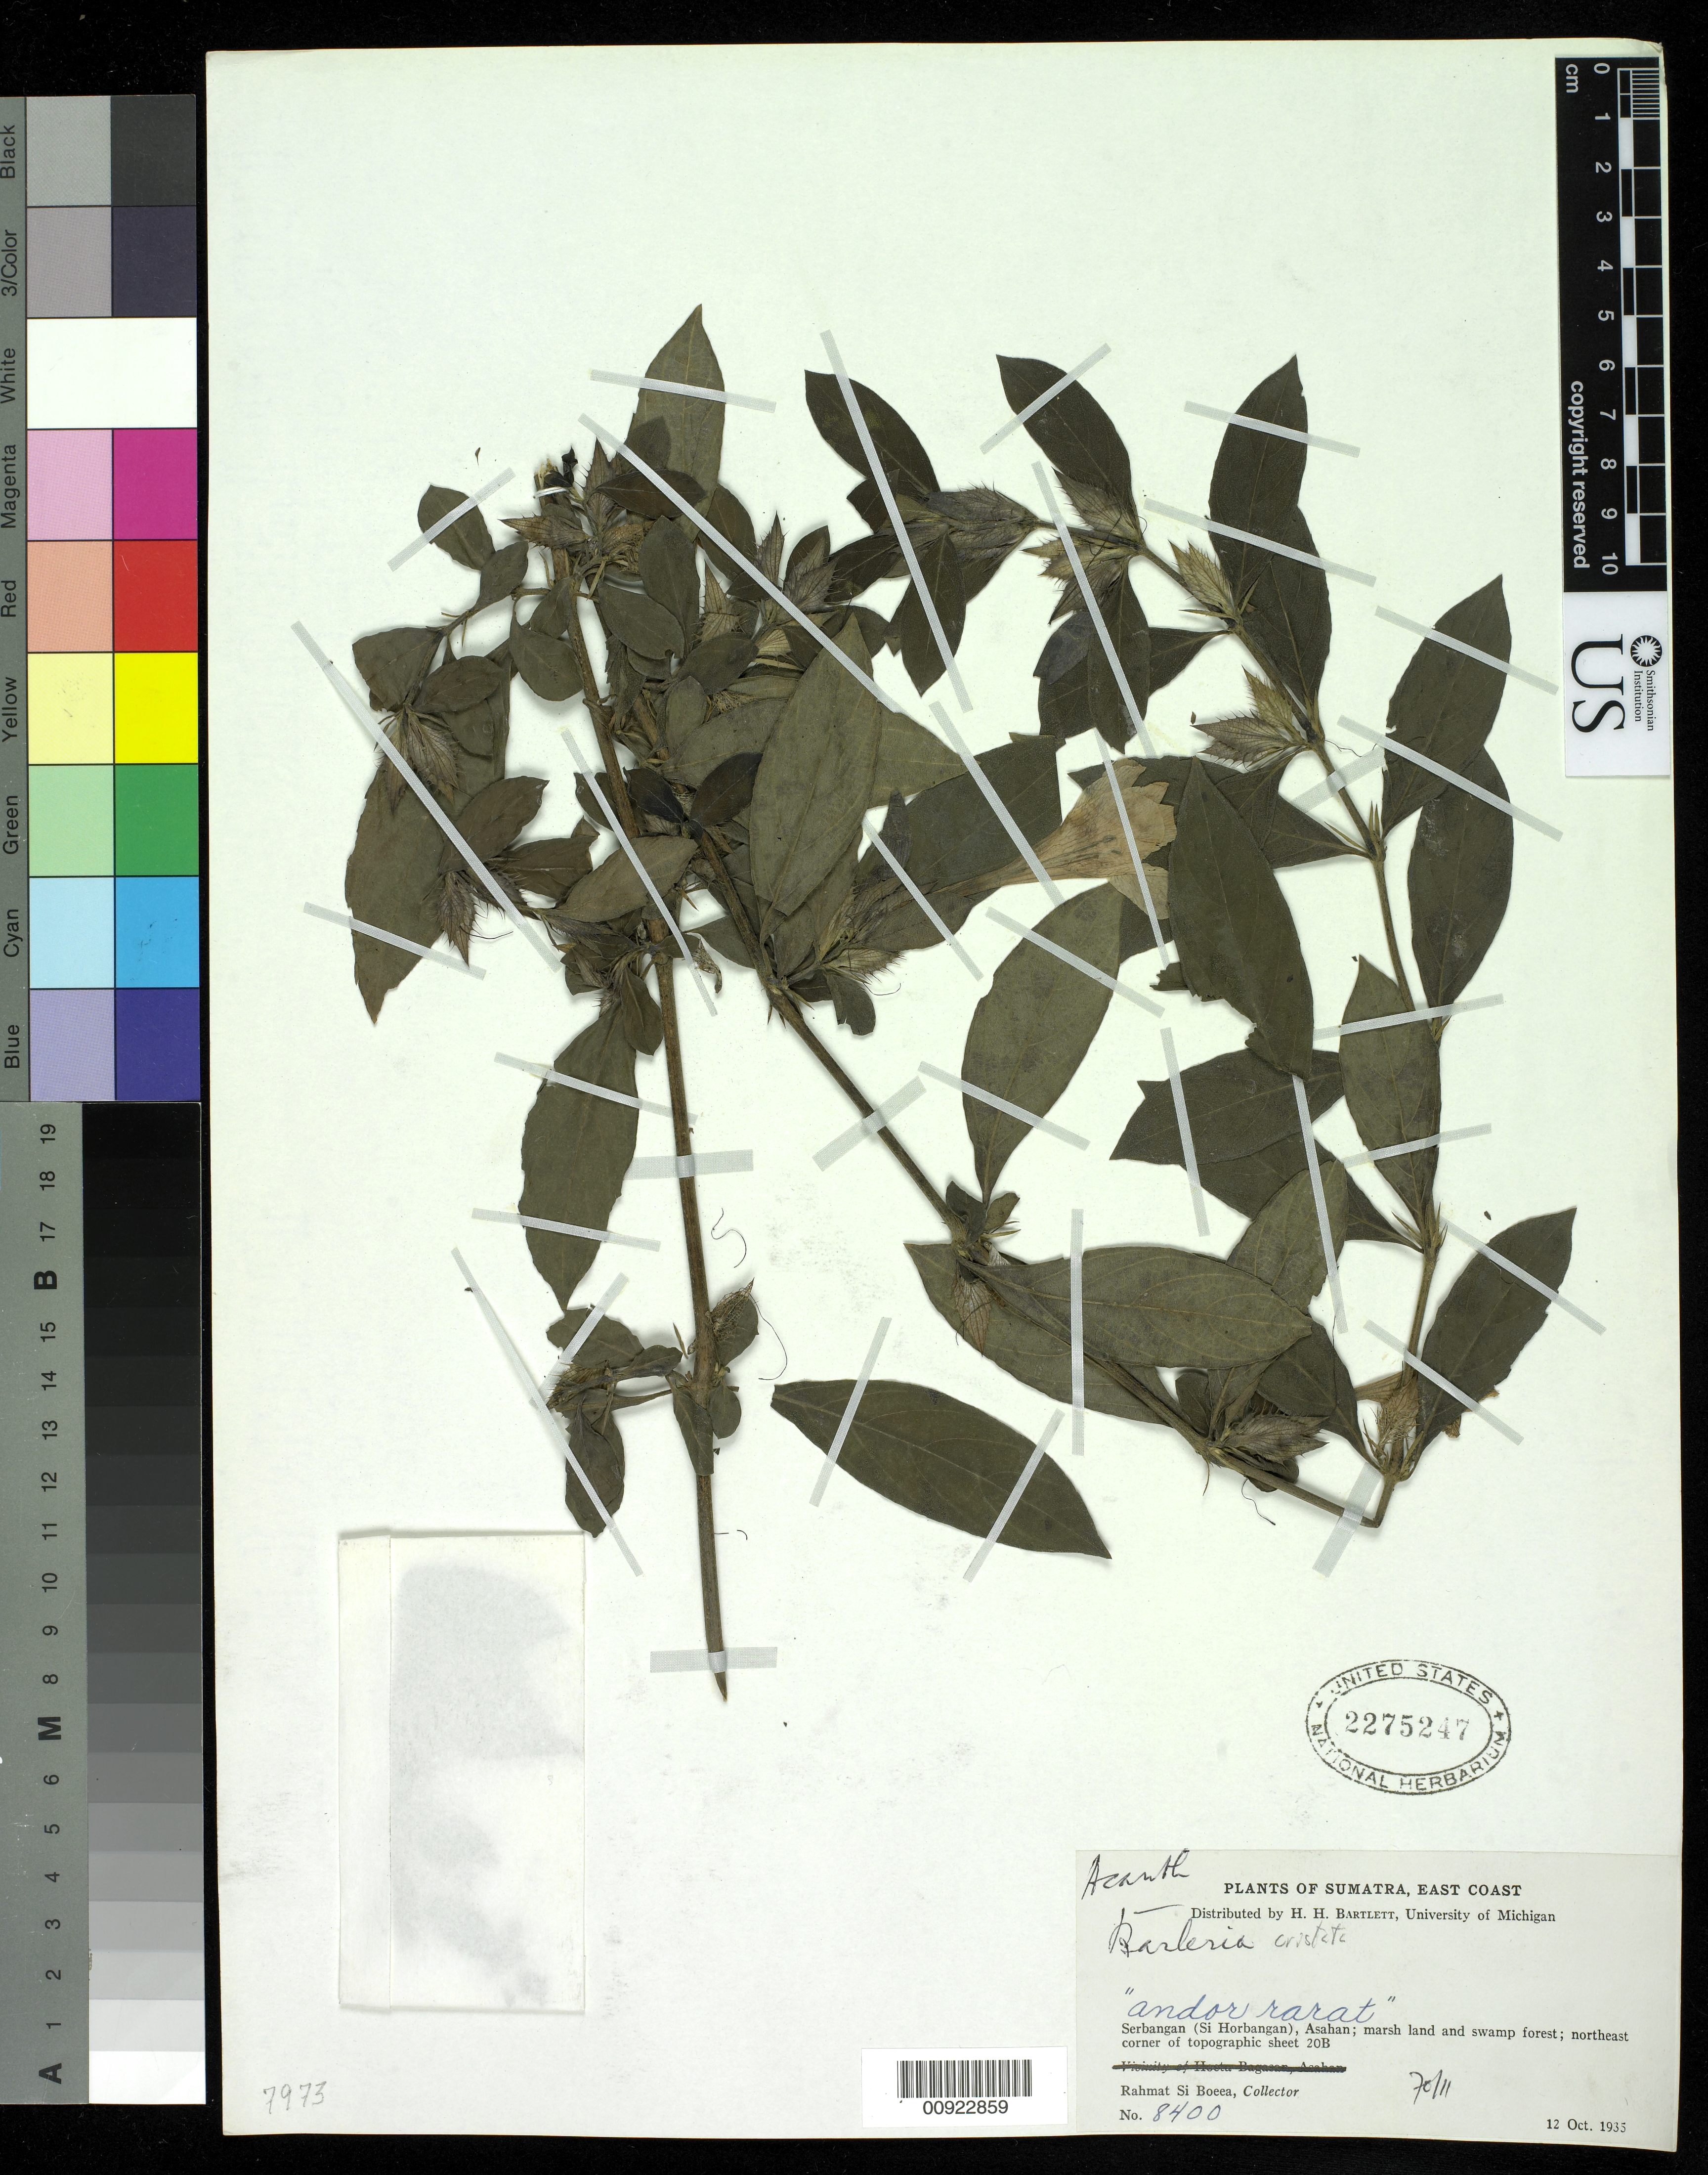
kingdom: Plantae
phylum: Tracheophyta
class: Magnoliopsida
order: Lamiales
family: Acanthaceae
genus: Barleria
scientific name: Barleria cristata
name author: L.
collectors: Rahmat Si Boeea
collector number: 8400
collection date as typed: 12 Oct 1935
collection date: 1935-10-12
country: Indonesia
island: Sumatra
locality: East coast; Serbangan (Si Horbangan), Asahan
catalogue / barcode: US 2275247